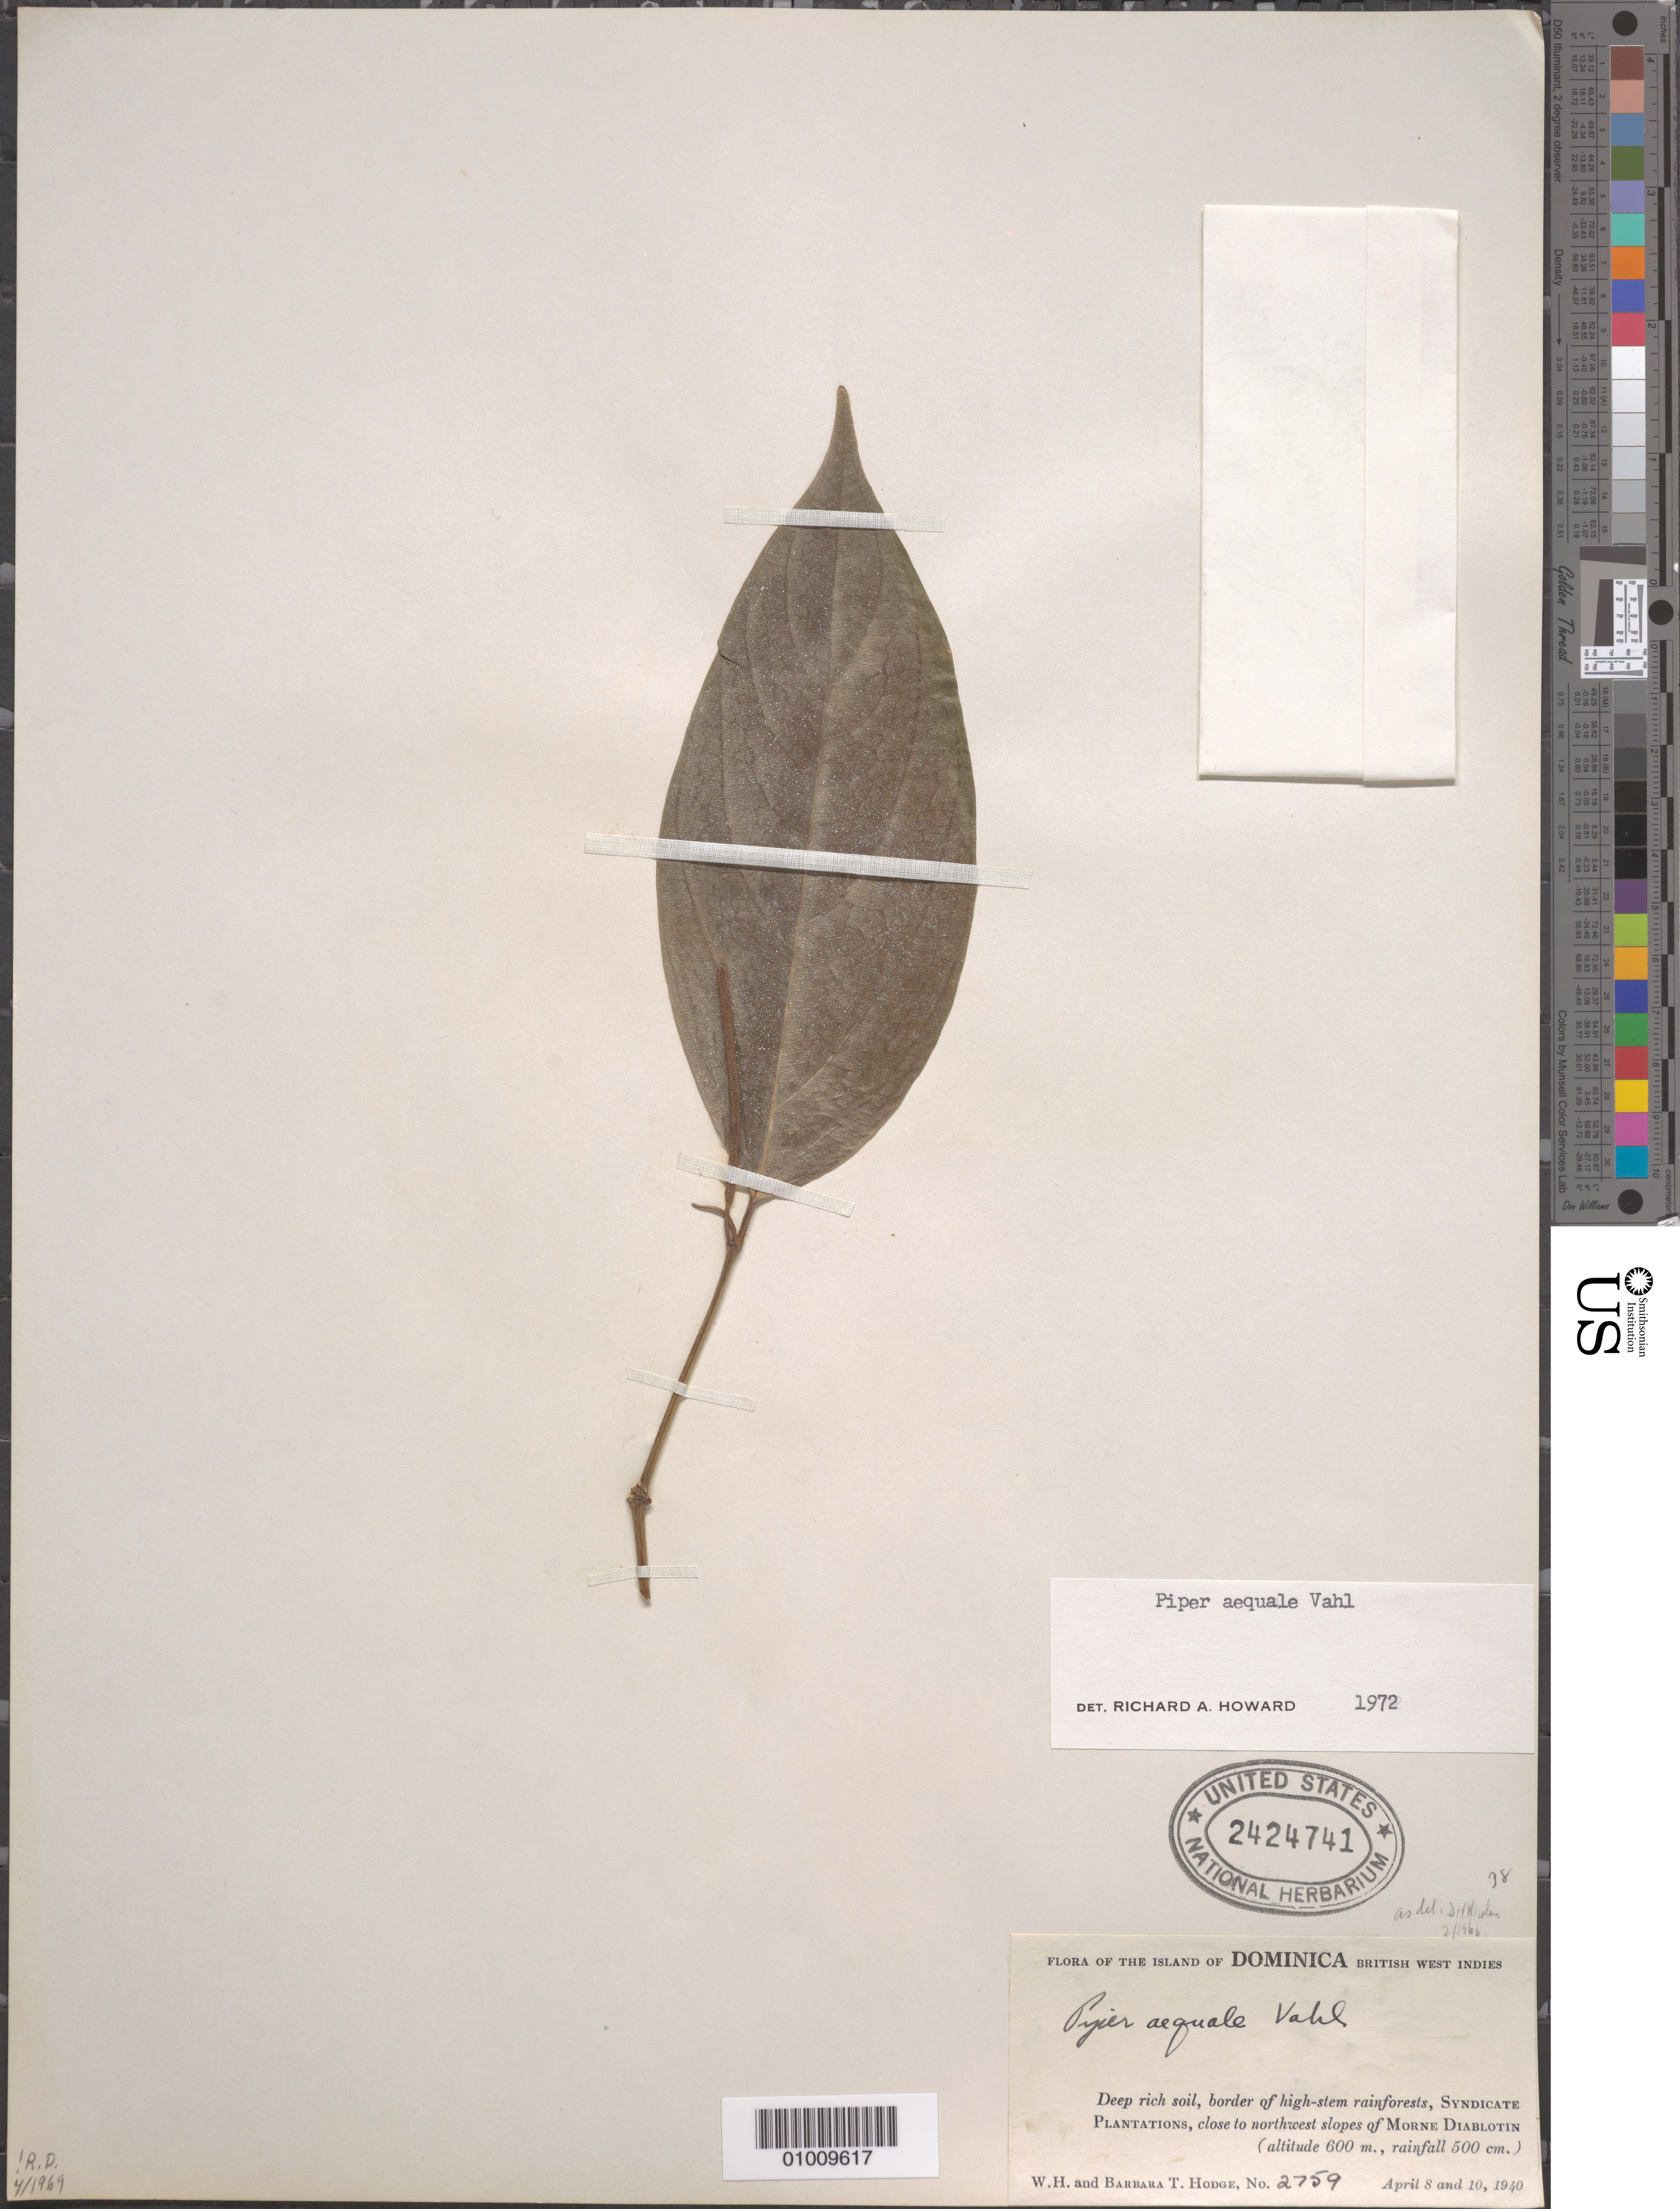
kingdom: Plantae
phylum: Tracheophyta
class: Magnoliopsida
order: Piperales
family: Piperaceae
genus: Piper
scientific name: Piper aequale var. aequale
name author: Vahl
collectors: B. Hodge & W. Hodge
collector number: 2759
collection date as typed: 08 Apr 1940 and 10 Apr 1940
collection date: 1940-04-08,1940-04-10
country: Dominica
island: Dominica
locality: Deep rich soil, border of high-stem rain forests.Syndicate Plantations, close to NE slopes of Morne Diablotin.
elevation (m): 600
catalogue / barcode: US 2424741